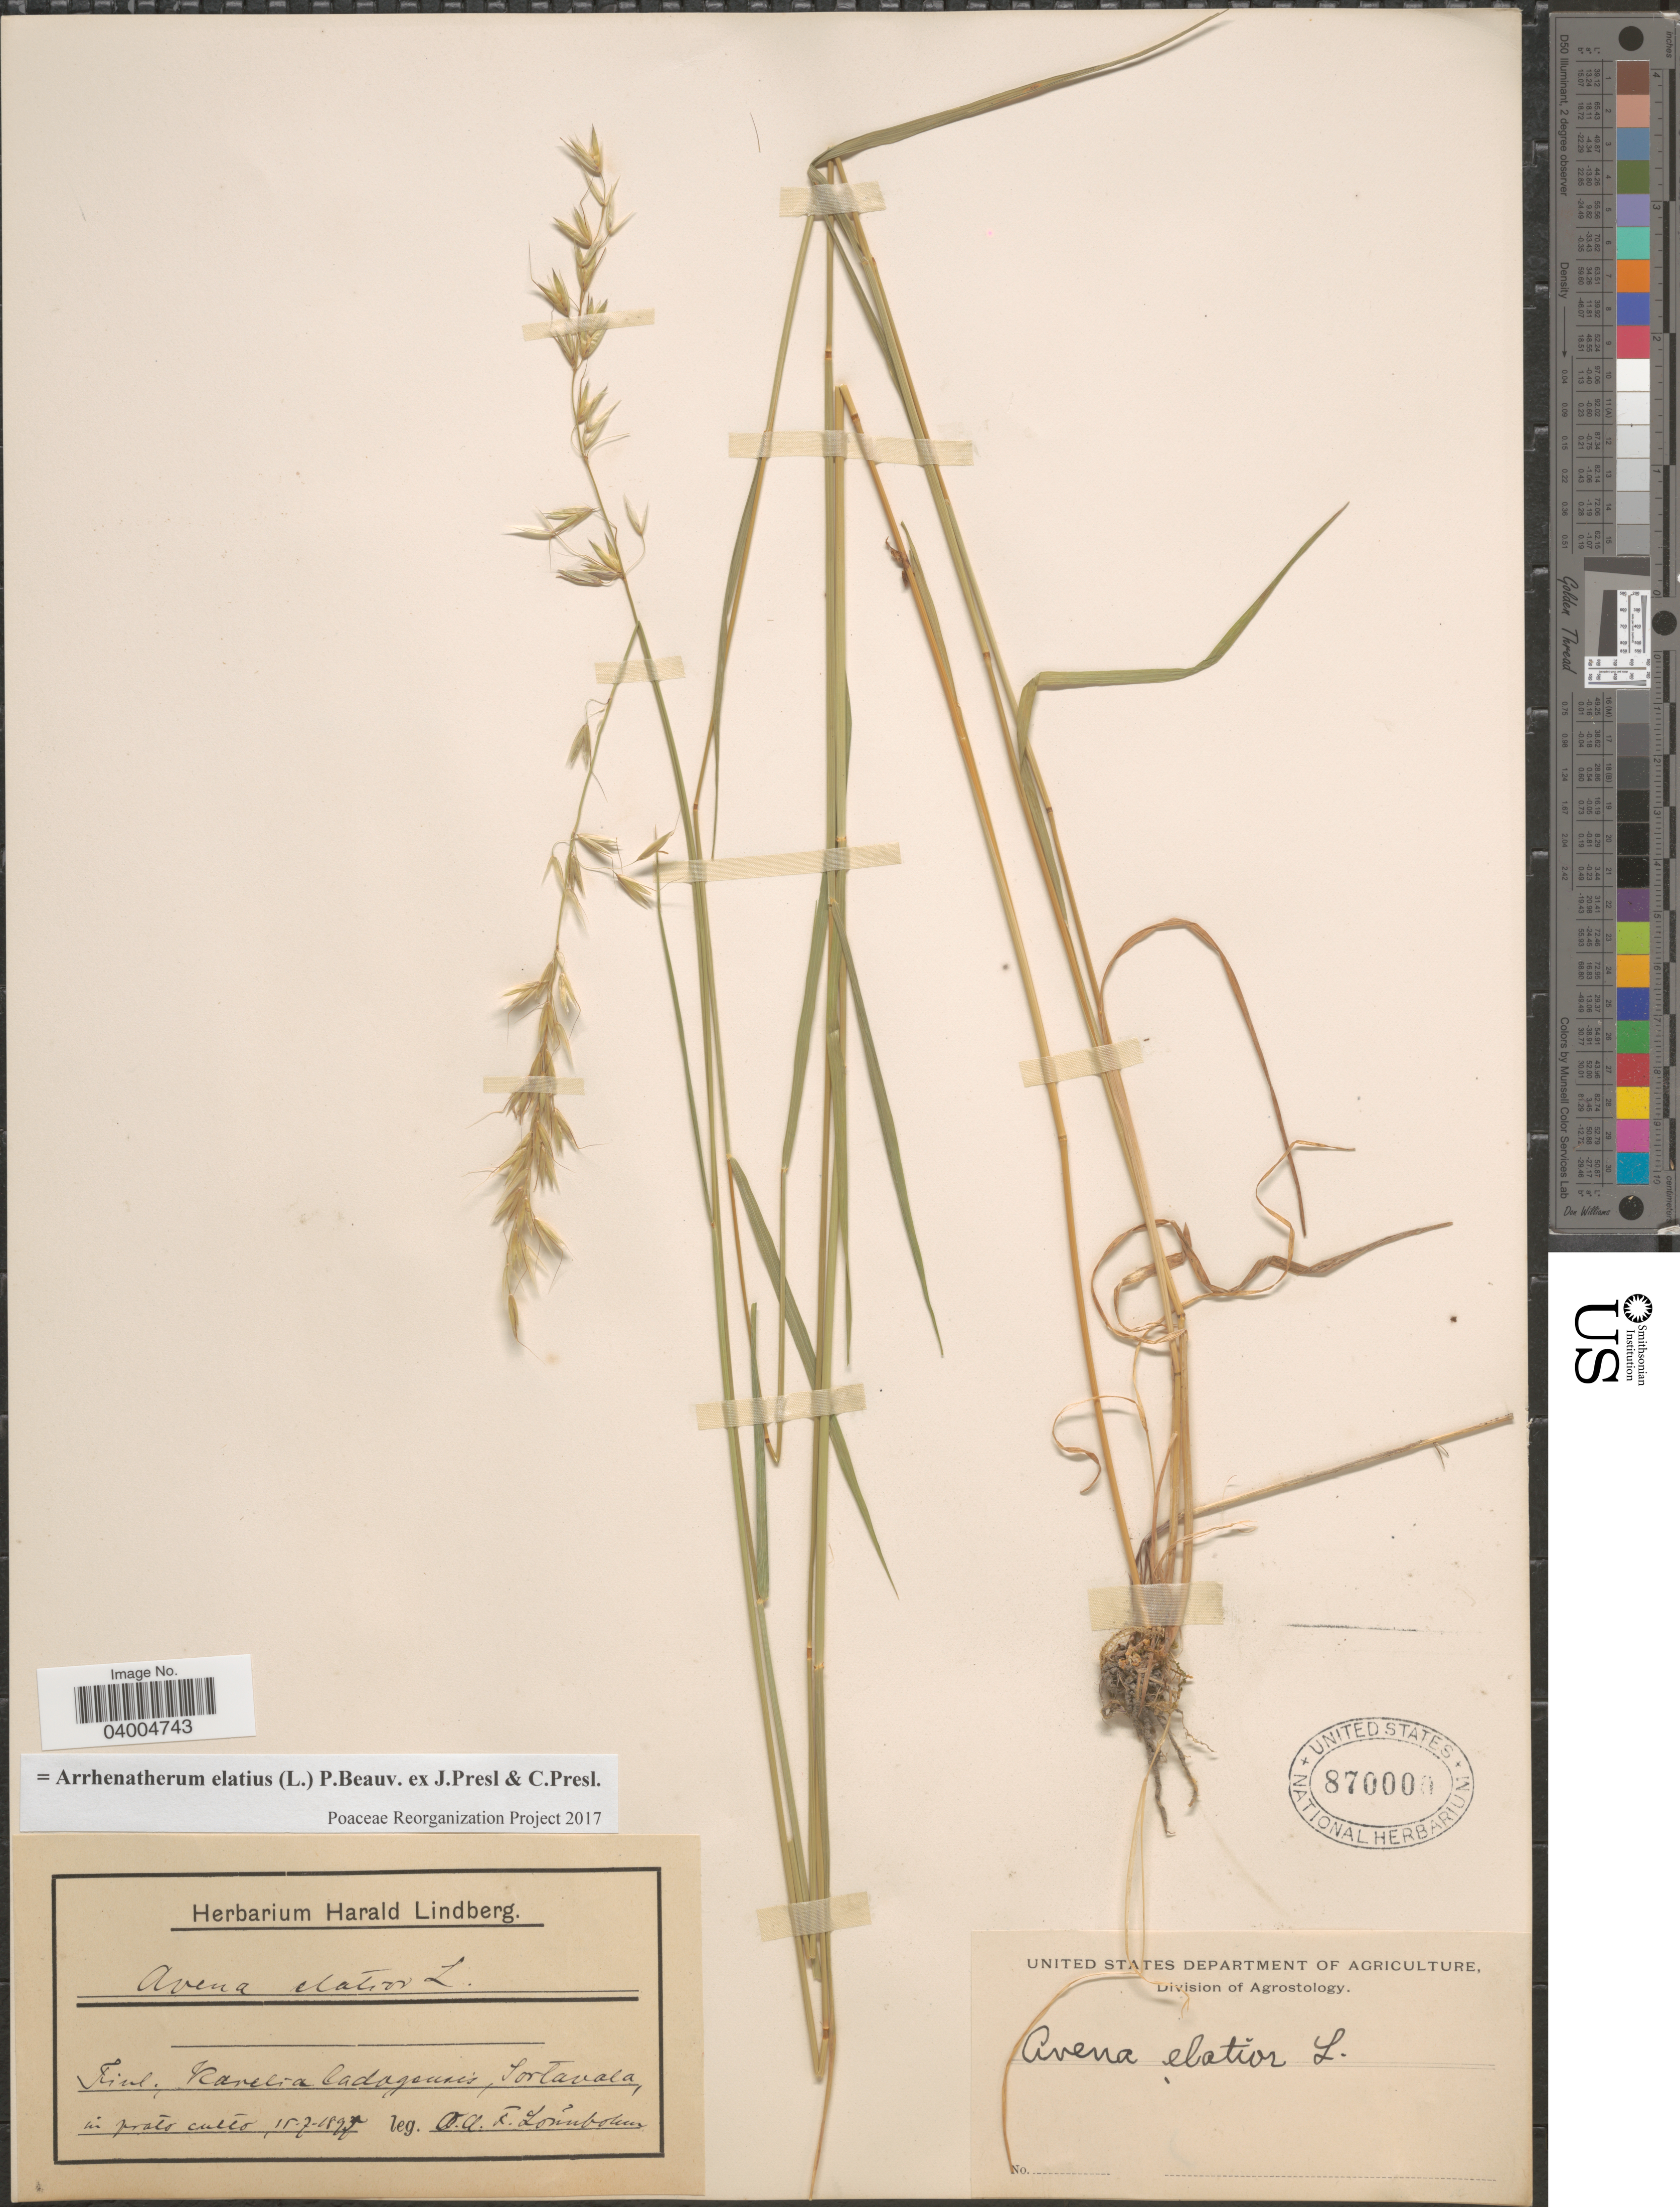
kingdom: Plantae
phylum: Tracheophyta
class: Liliopsida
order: Poales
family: Poaceae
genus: Arrhenatherum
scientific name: Arrhenatherum elatius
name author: (L.) J. Presl & C. Presl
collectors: O. Lönnbohm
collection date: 1895-07-15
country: Russian Federation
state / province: Karelia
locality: Tirol, Karelia ladagomis, Sortavala, in prato culto.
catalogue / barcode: US 870000